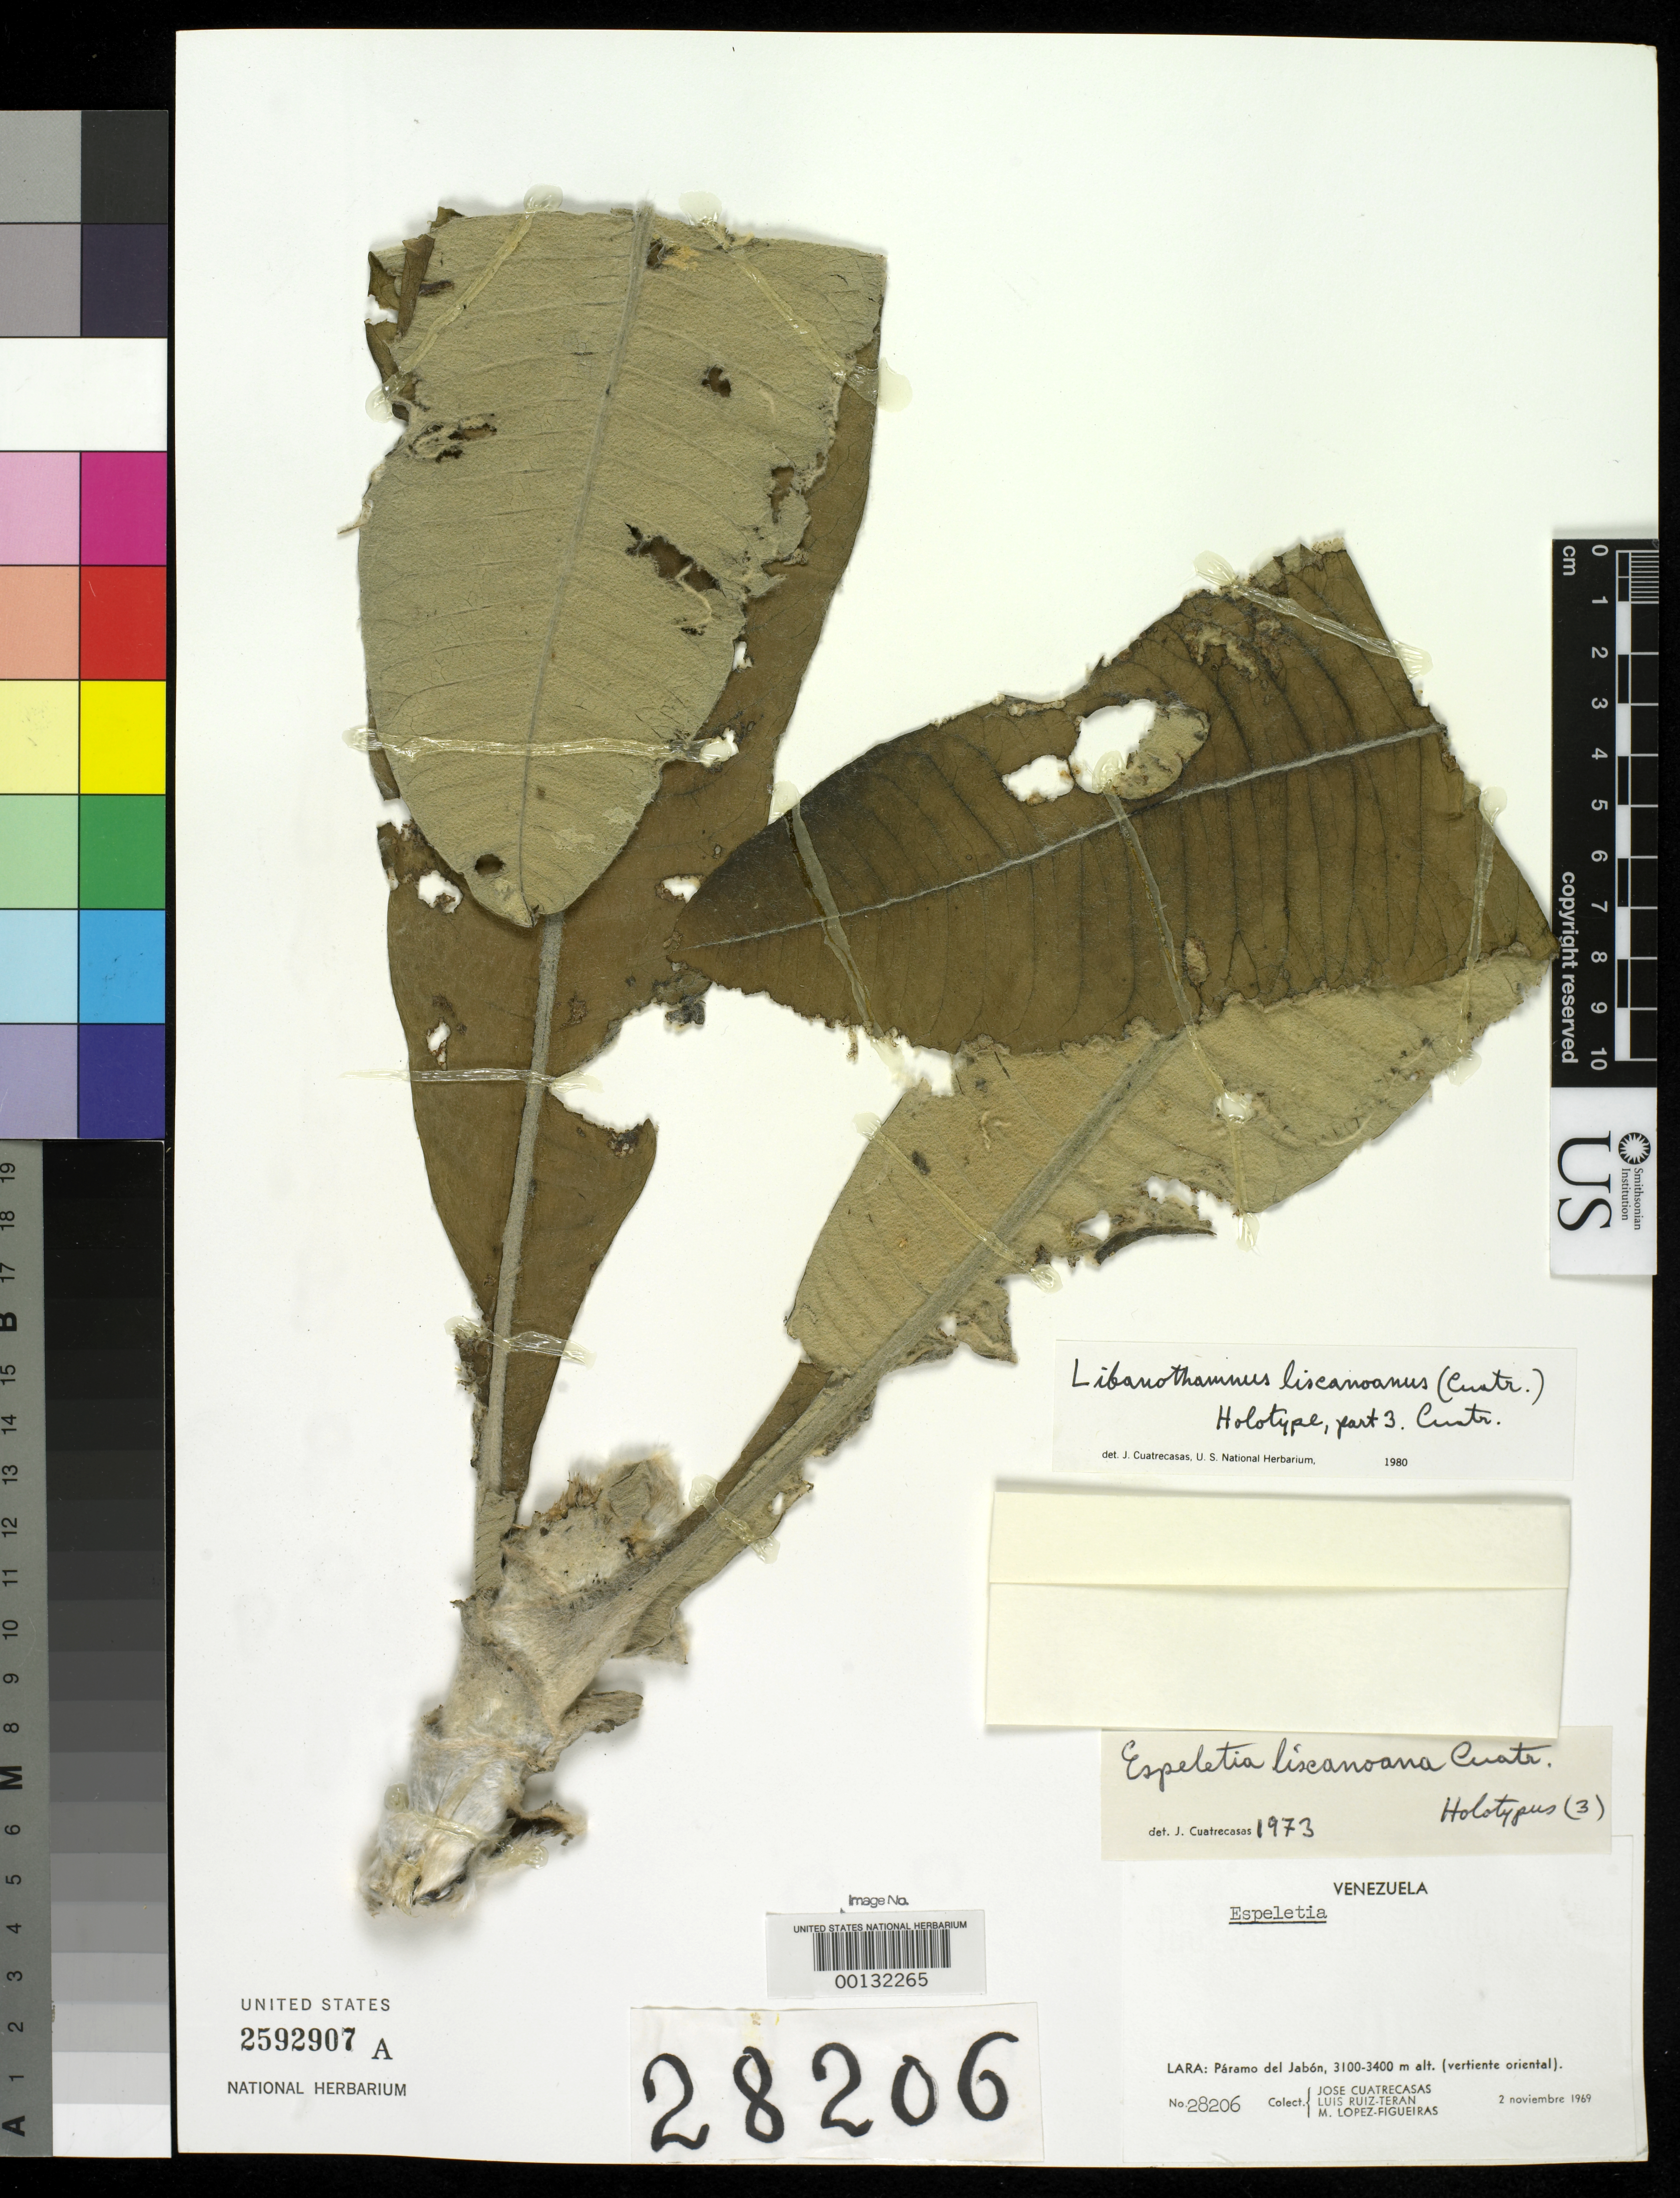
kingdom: Plantae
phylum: Tracheophyta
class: Magnoliopsida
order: Asterales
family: Asteraceae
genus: Espeletia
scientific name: Espeletia liscanoana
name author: Cuatrec.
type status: Holotype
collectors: J. Cuatrecasas, L. E. Ruíz-Terán & M. López Figueiras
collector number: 28206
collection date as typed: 02 Nov 1969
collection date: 1969-11-02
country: Venezuela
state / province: Lara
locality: Páramo del Jabon, vertiente oriental. [Páramo del Jabon, E slope].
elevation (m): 3100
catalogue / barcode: US 2592907A